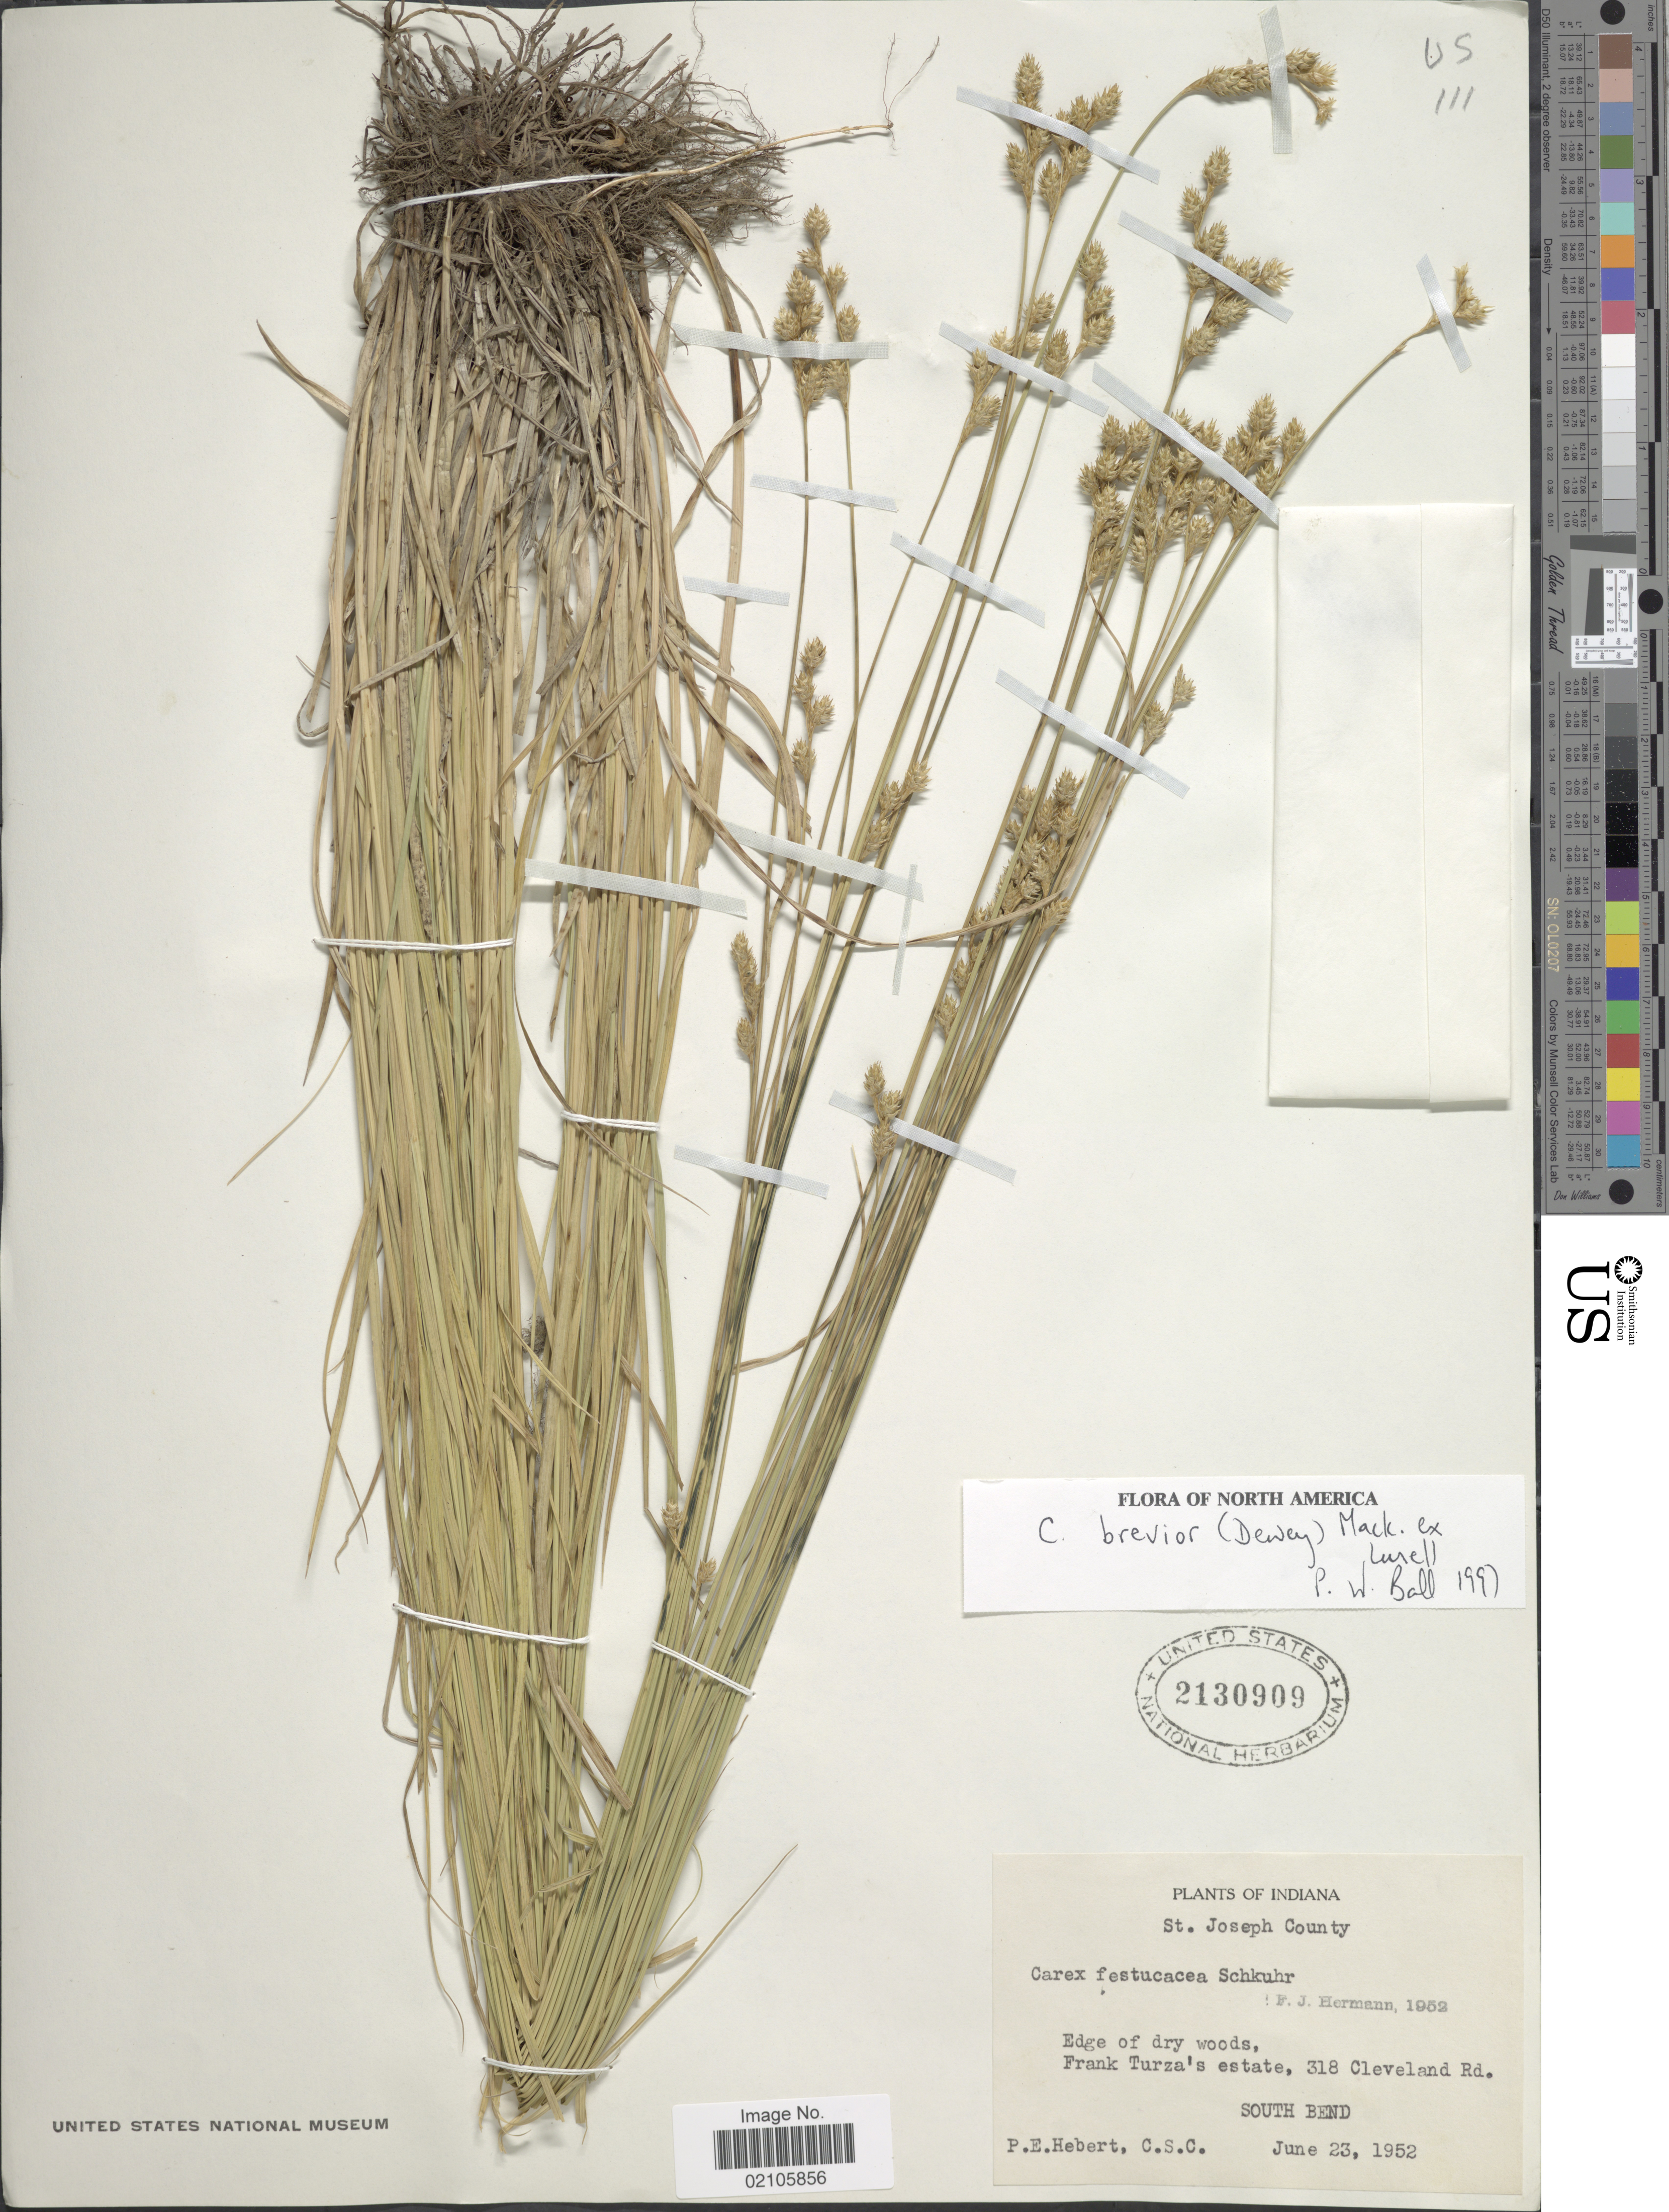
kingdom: Plantae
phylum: Tracheophyta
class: Liliopsida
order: Poales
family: Cyperaceae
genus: Carex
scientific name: Carex brevior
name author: (Dewey) Mack. ex Lunell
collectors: P. Hebert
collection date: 1952-06-23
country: United States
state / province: Indiana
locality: St. Joseph County. Frank Turza's estate, 318 Cleveland Rd. South Bend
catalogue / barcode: US 2130909